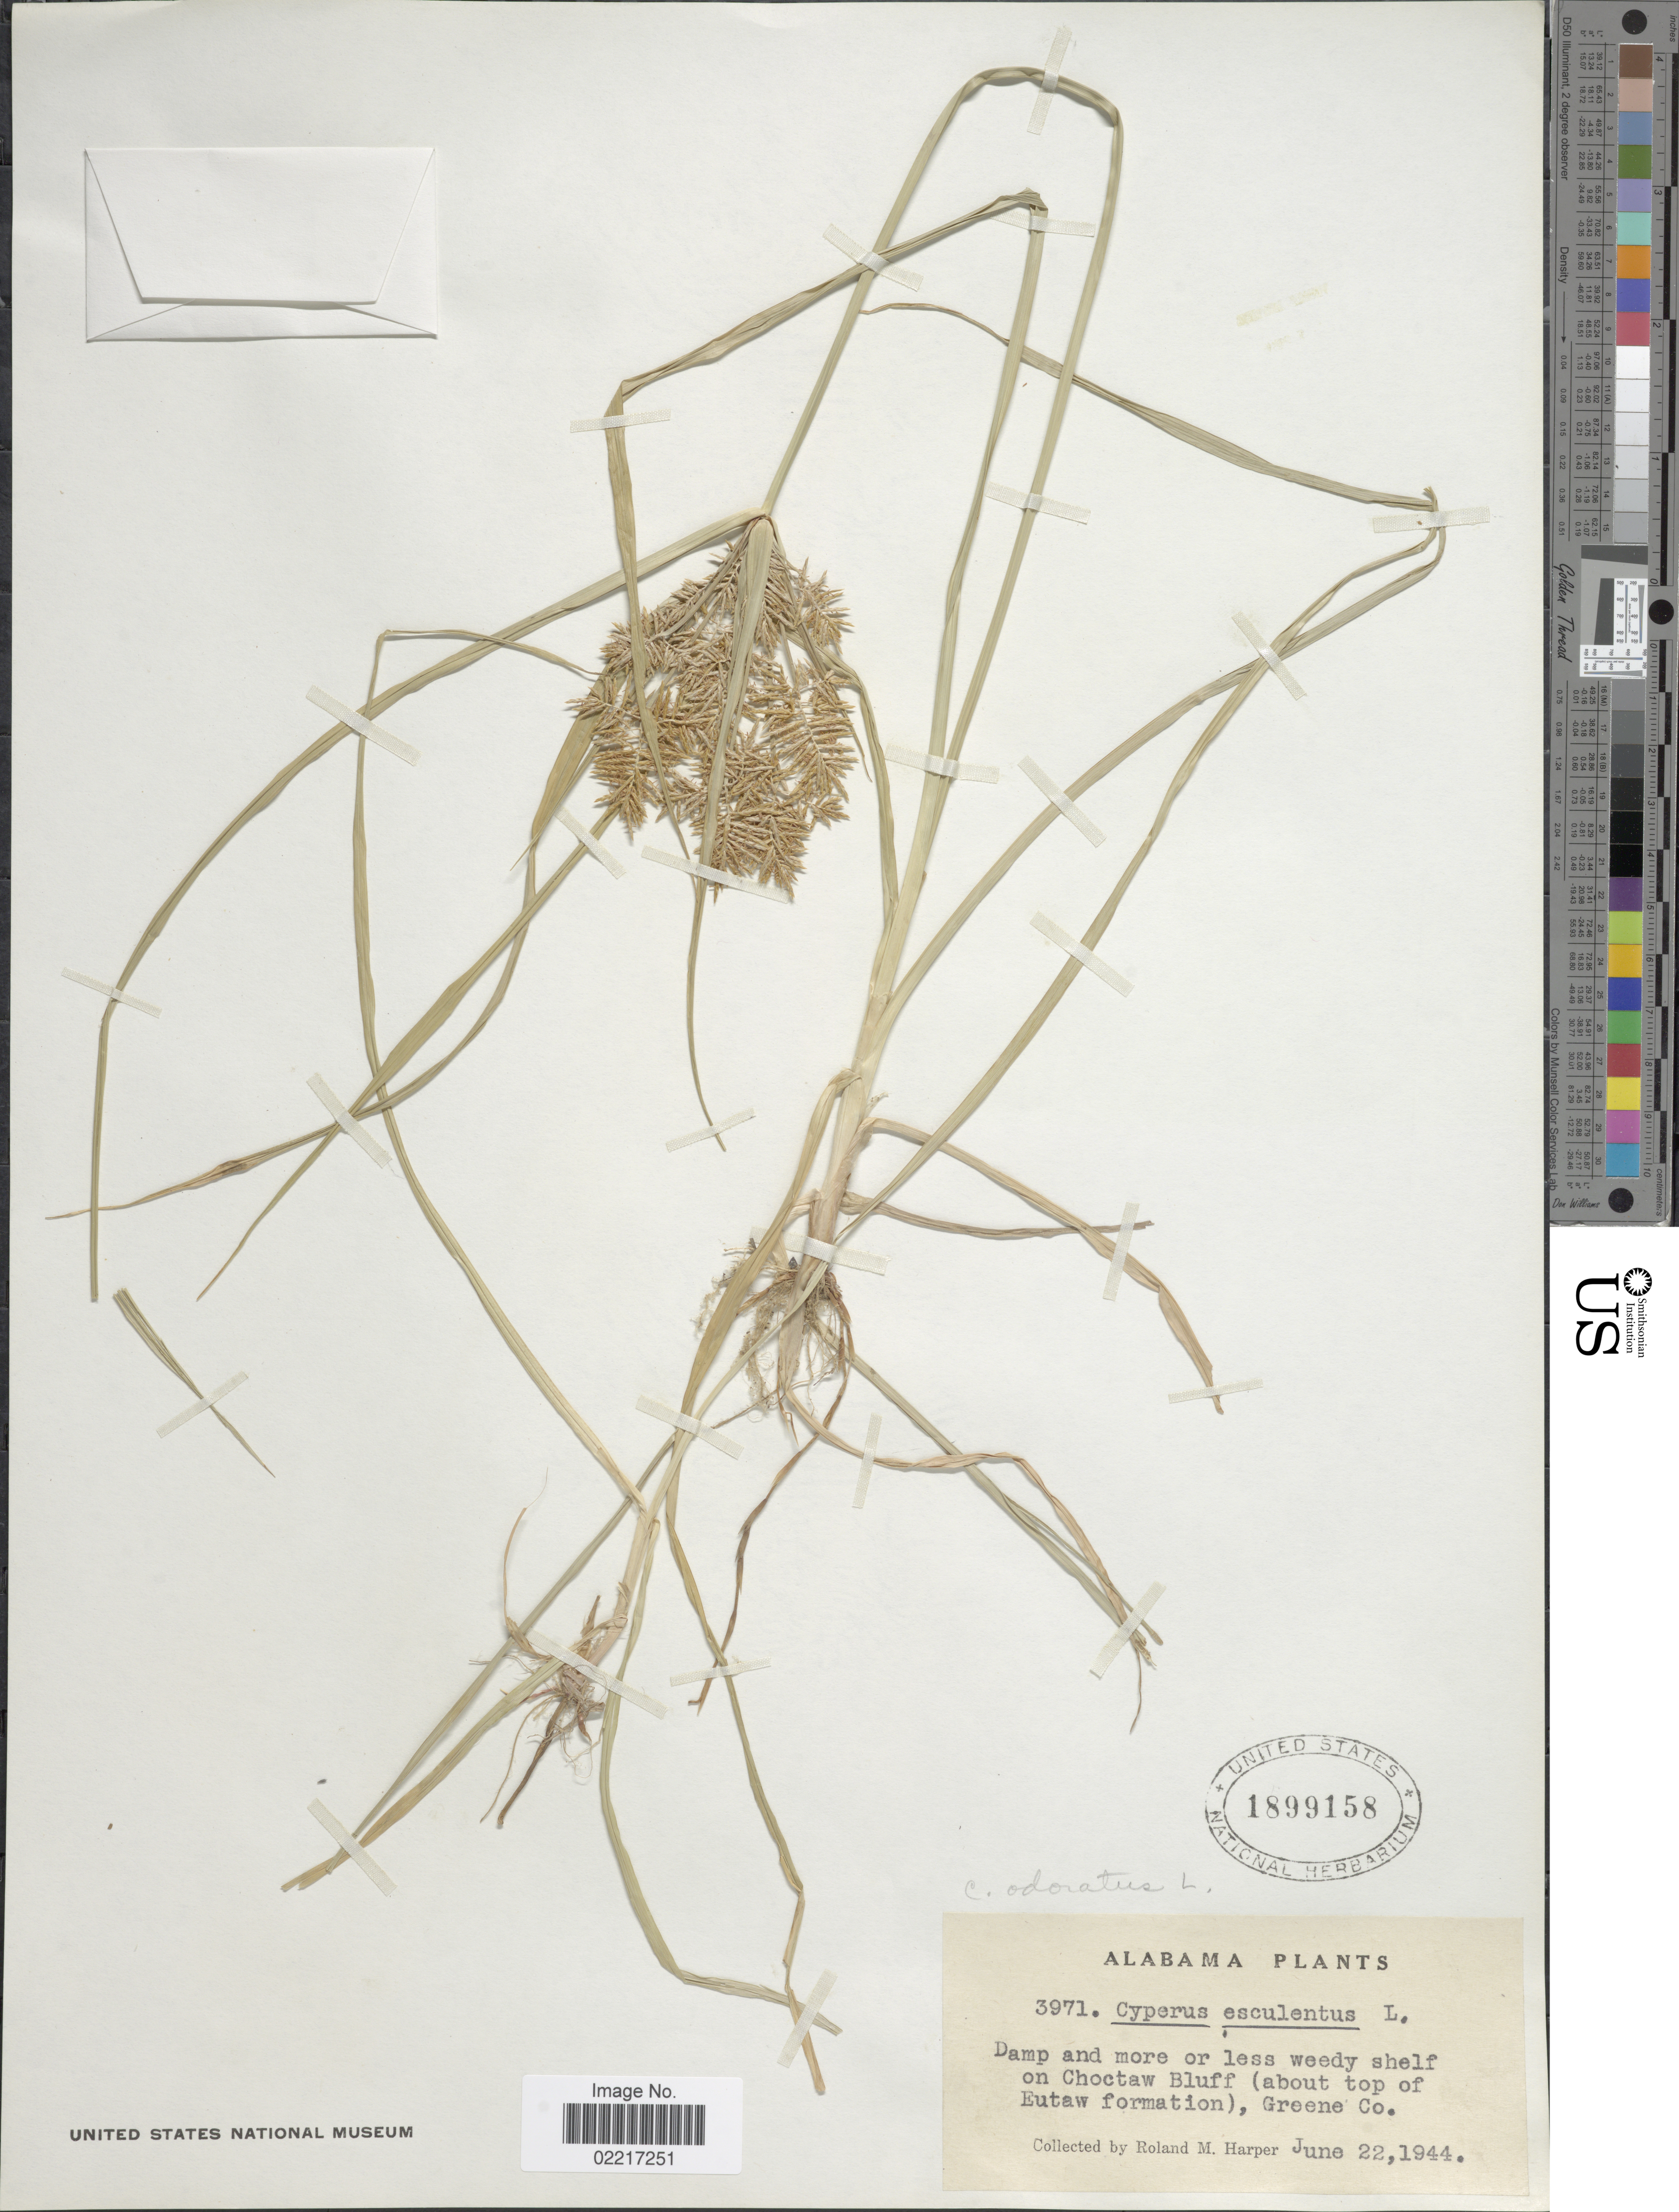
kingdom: Plantae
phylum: Tracheophyta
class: Liliopsida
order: Poales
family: Cyperaceae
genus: Cyperus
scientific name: Cyperus odoratus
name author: L.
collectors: R. M. Harper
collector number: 3971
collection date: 1944-06-22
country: United States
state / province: Alabama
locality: Choctaw Bluff (About top of Eutaw formation), Greene Co.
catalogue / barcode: US 1899158